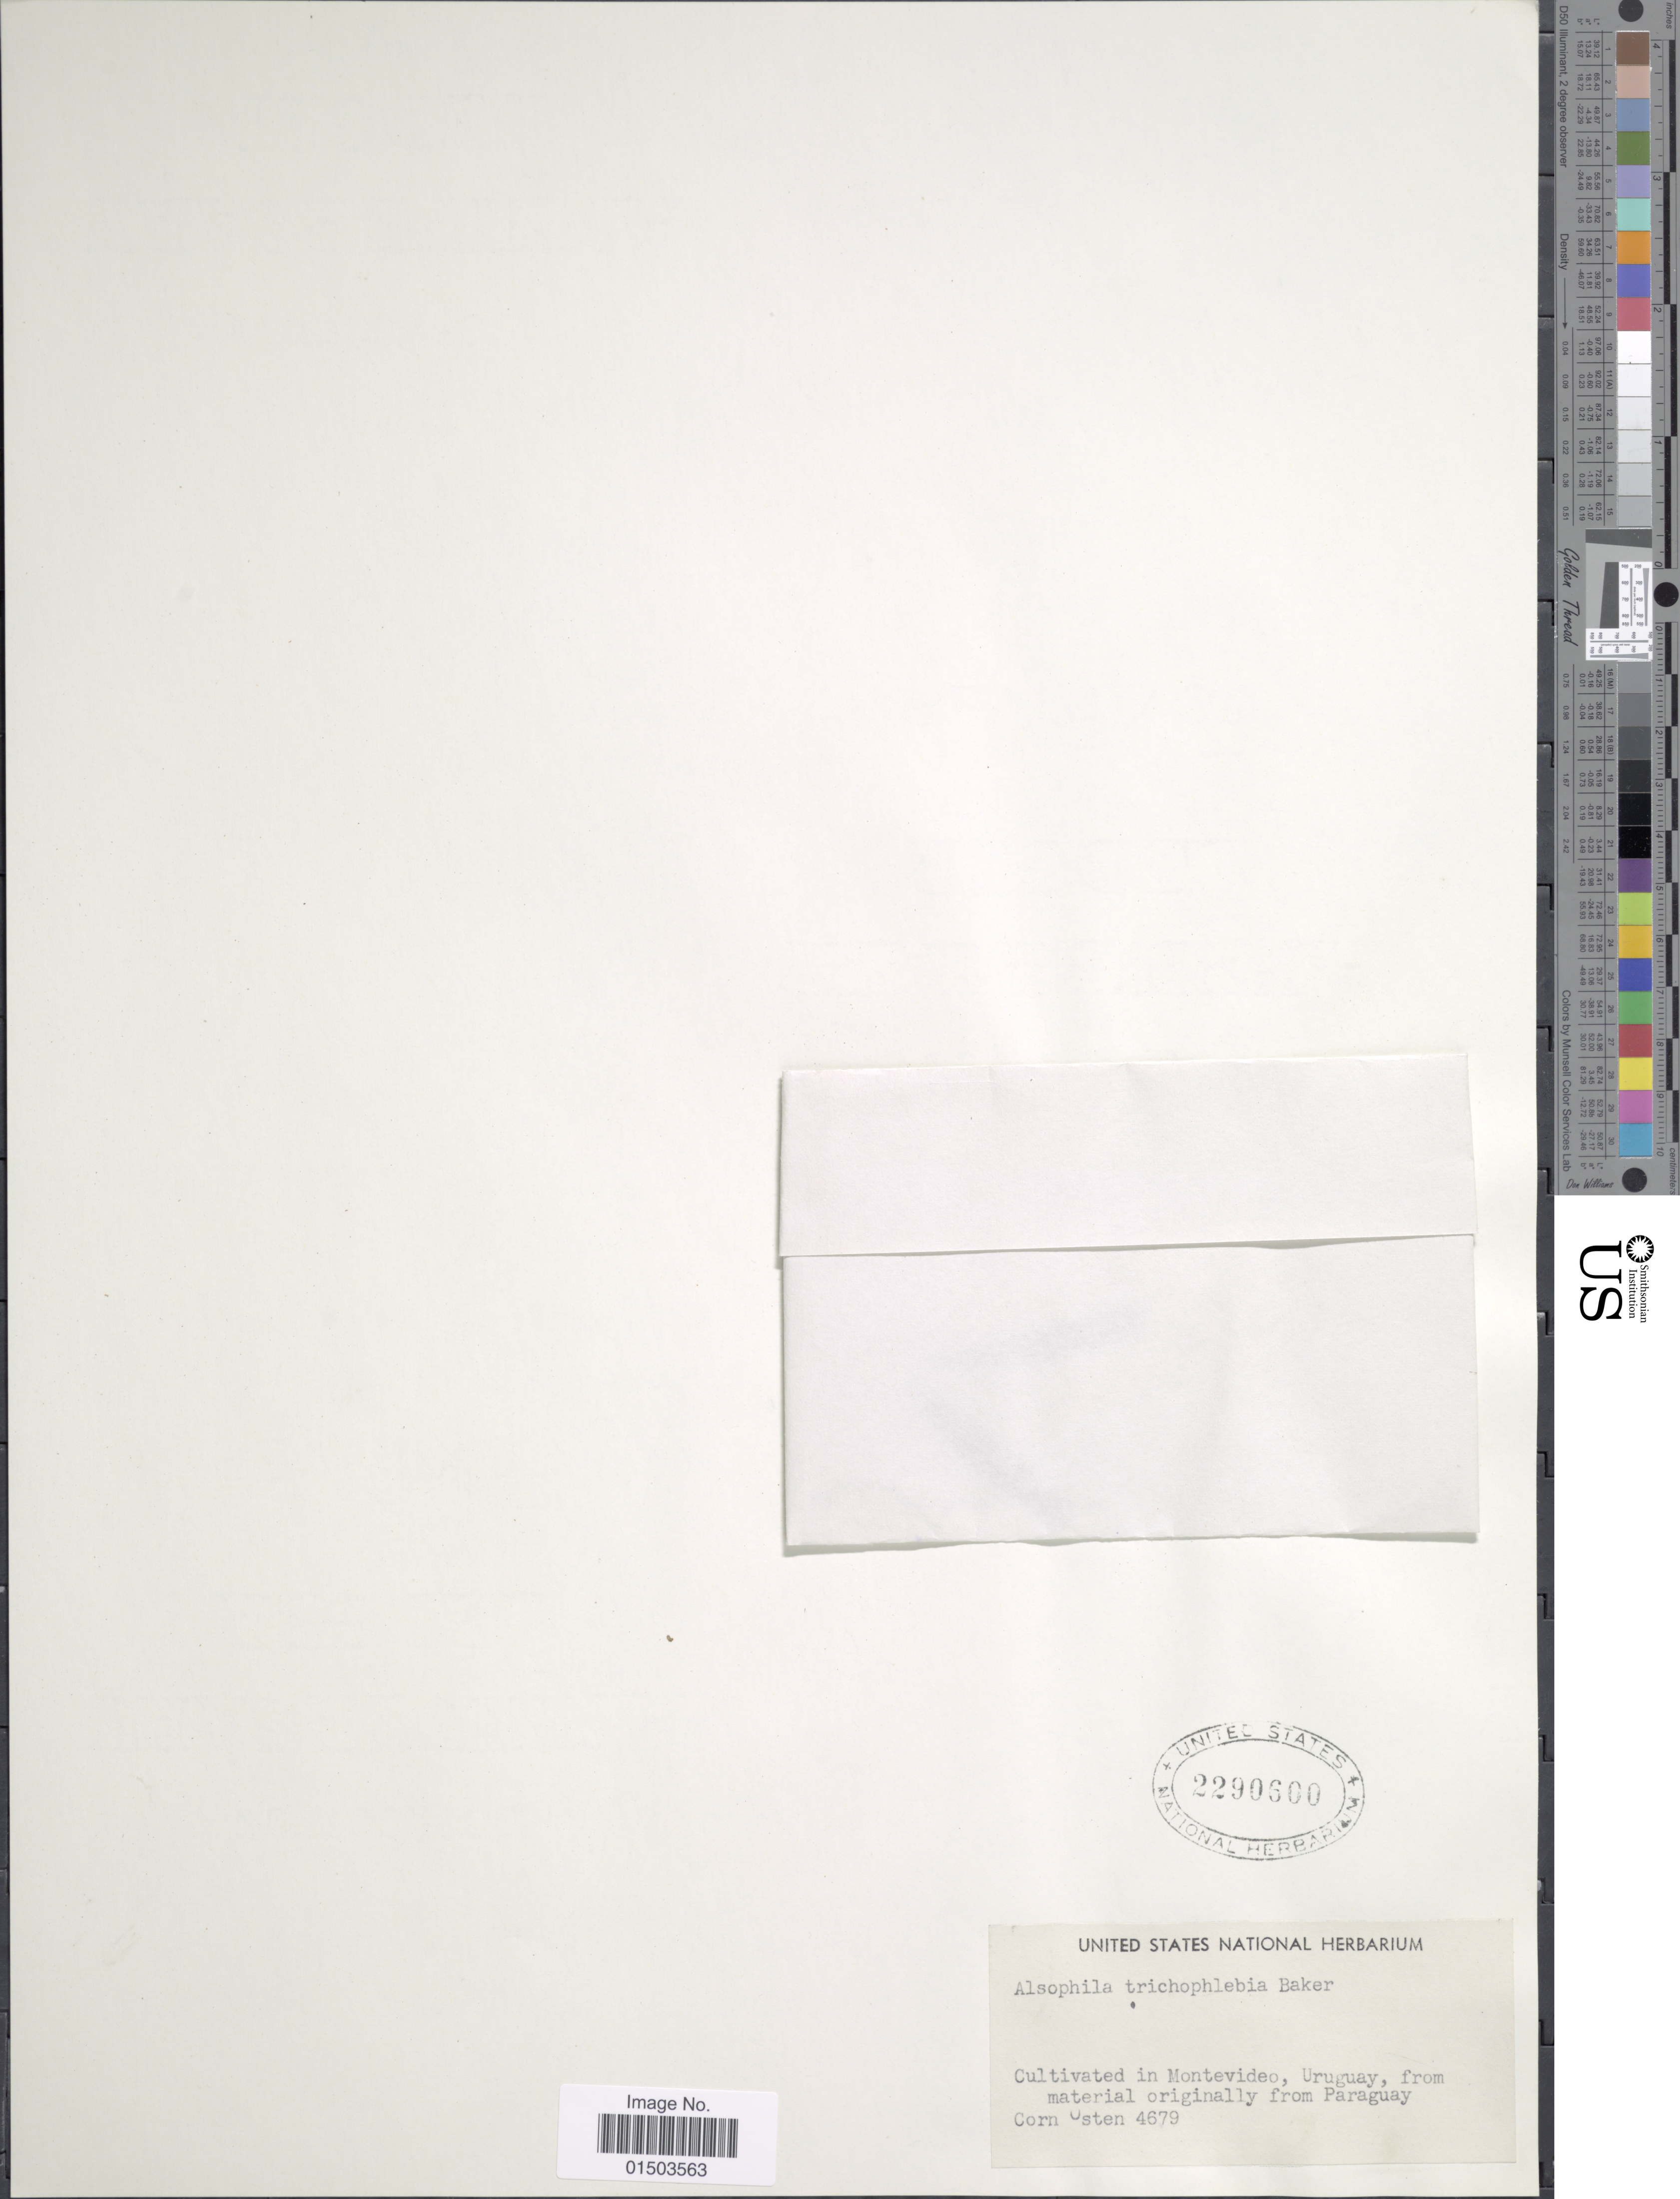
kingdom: Plantae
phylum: Tracheophyta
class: Polypodiopsida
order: Cyatheales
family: Cyatheaceae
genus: Alsophila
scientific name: Alsophila trichophlebia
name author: Baker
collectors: C. Osten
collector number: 4679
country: Uruguay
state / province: Montevideo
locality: Cultivated in Montevideo, Uruguay.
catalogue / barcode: US 2290600